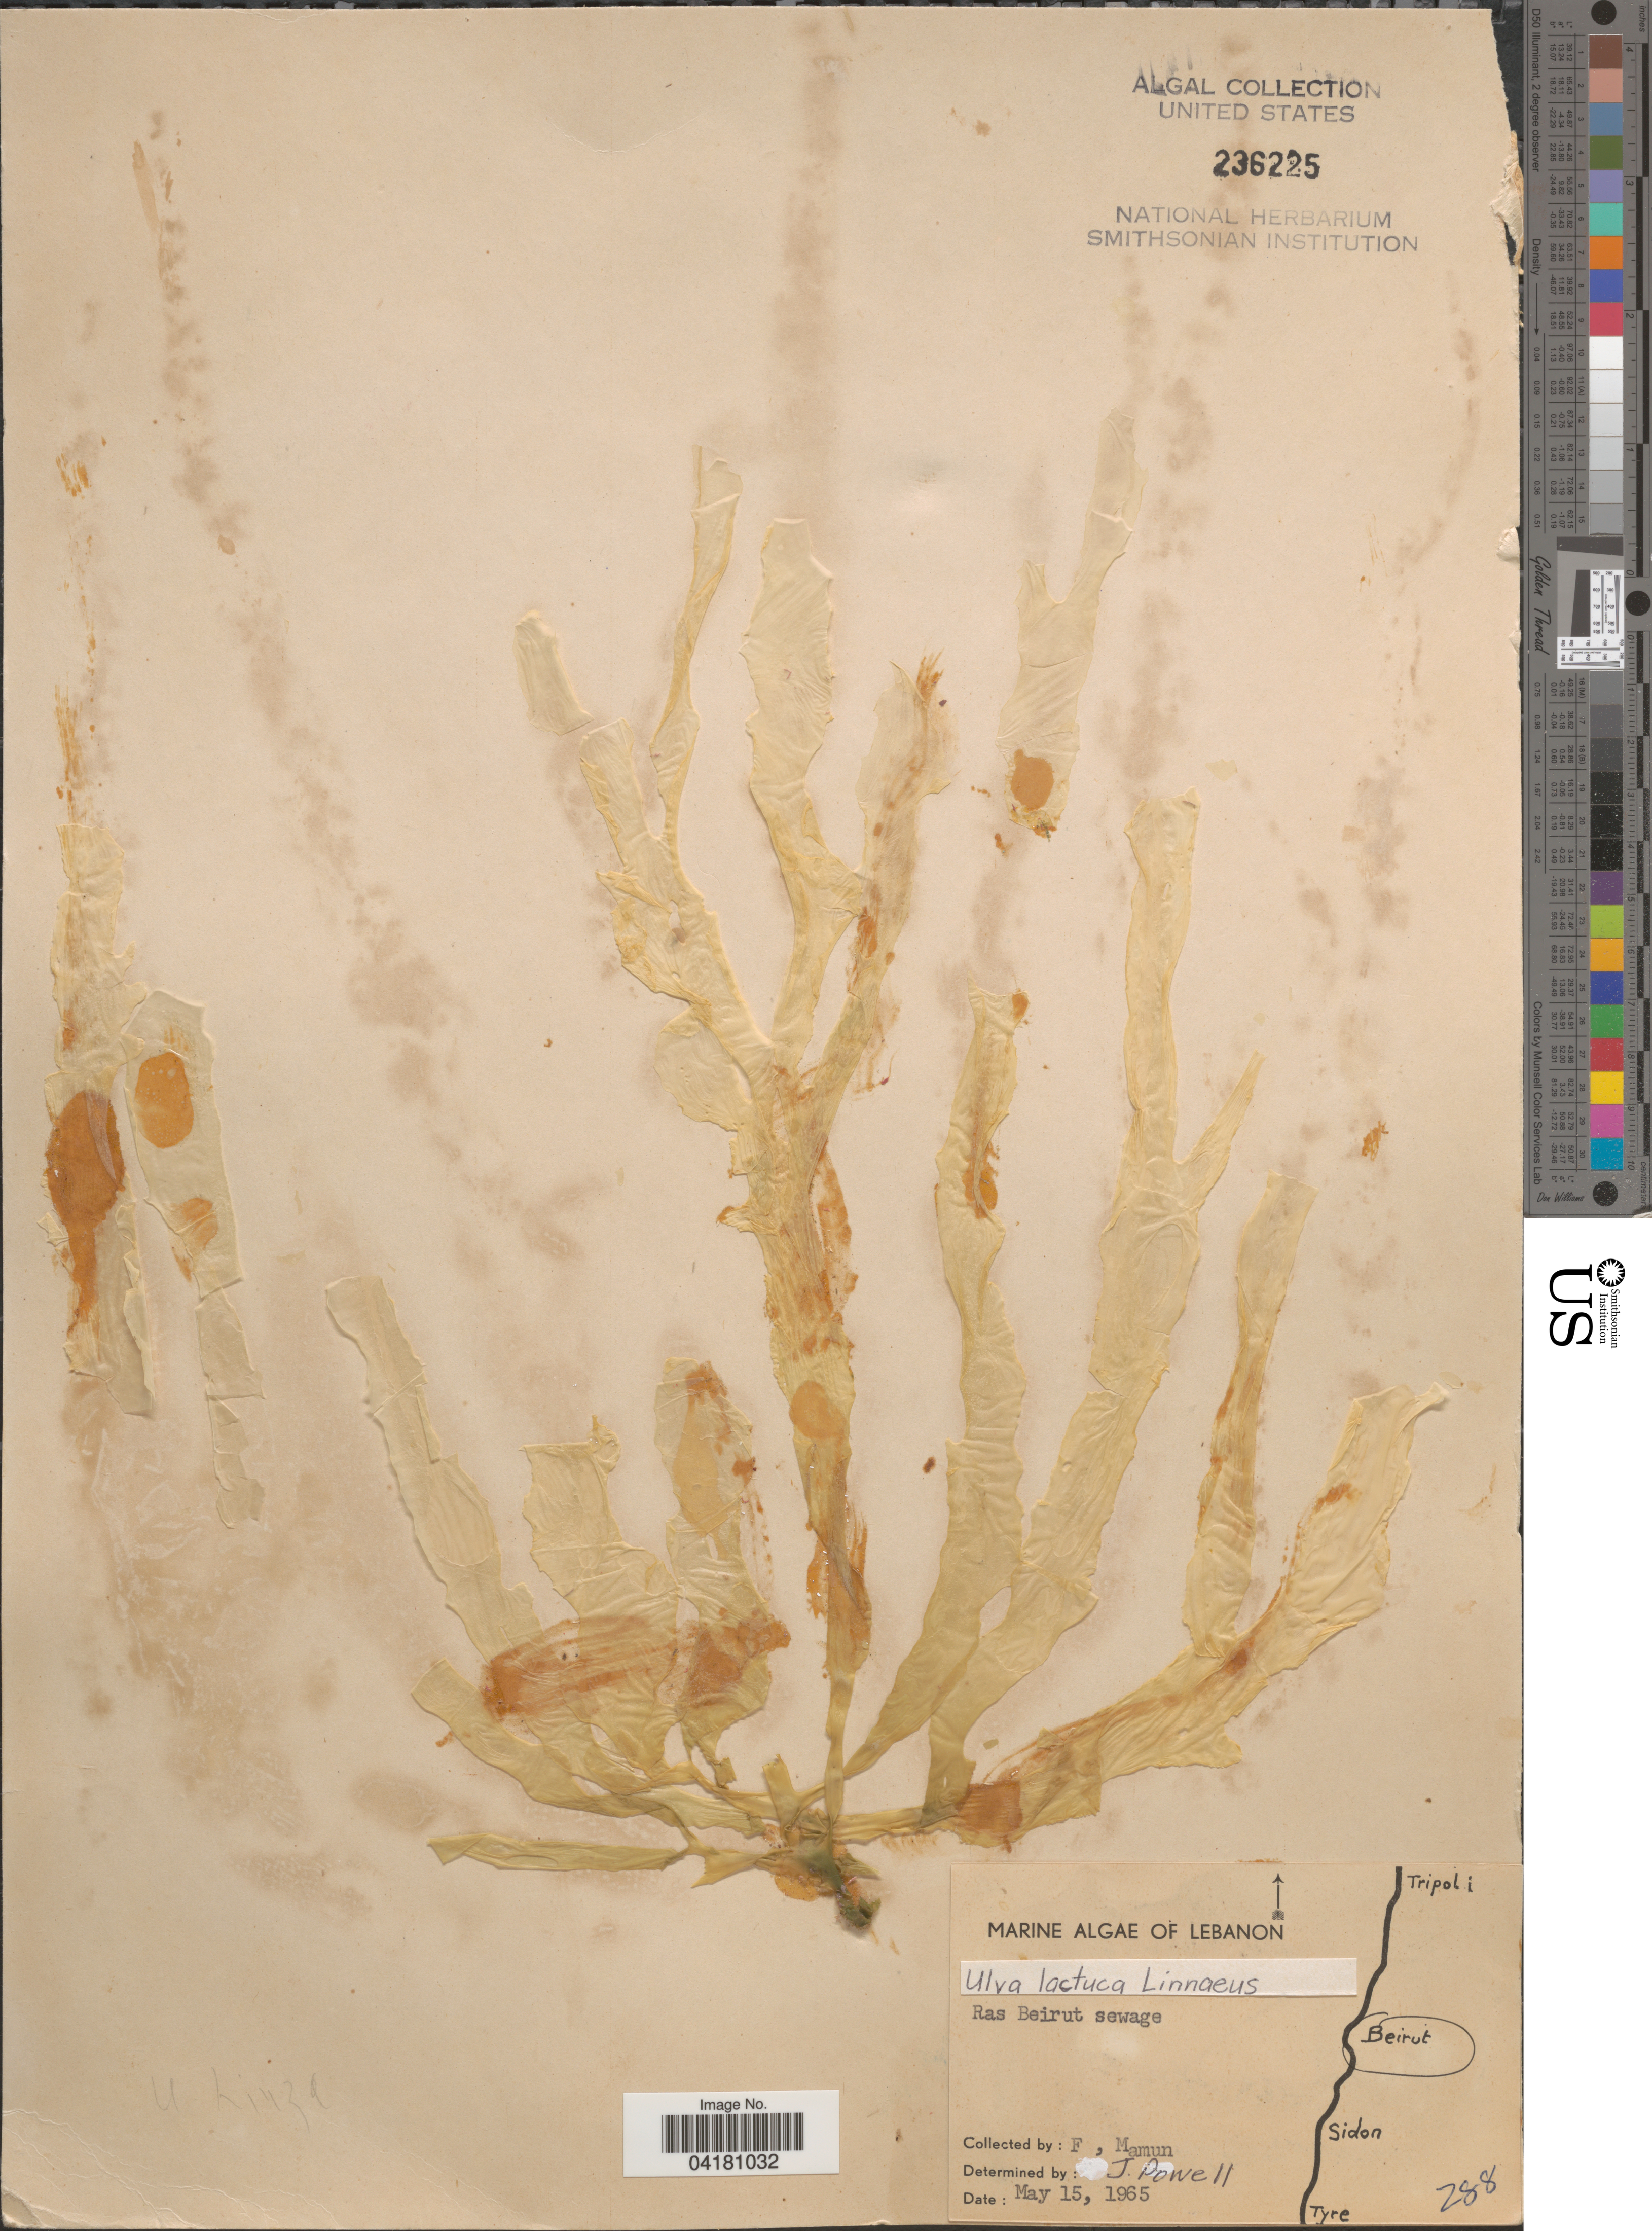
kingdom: Plantae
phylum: Chlorophyta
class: Ulvophyceae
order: Ulvales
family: Ulvaceae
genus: Ulva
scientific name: Ulva lactuca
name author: L.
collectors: F. Mamun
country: Lebanon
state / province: Beyrouth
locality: Ras Beirut sewage. Beirut.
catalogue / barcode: US 236225